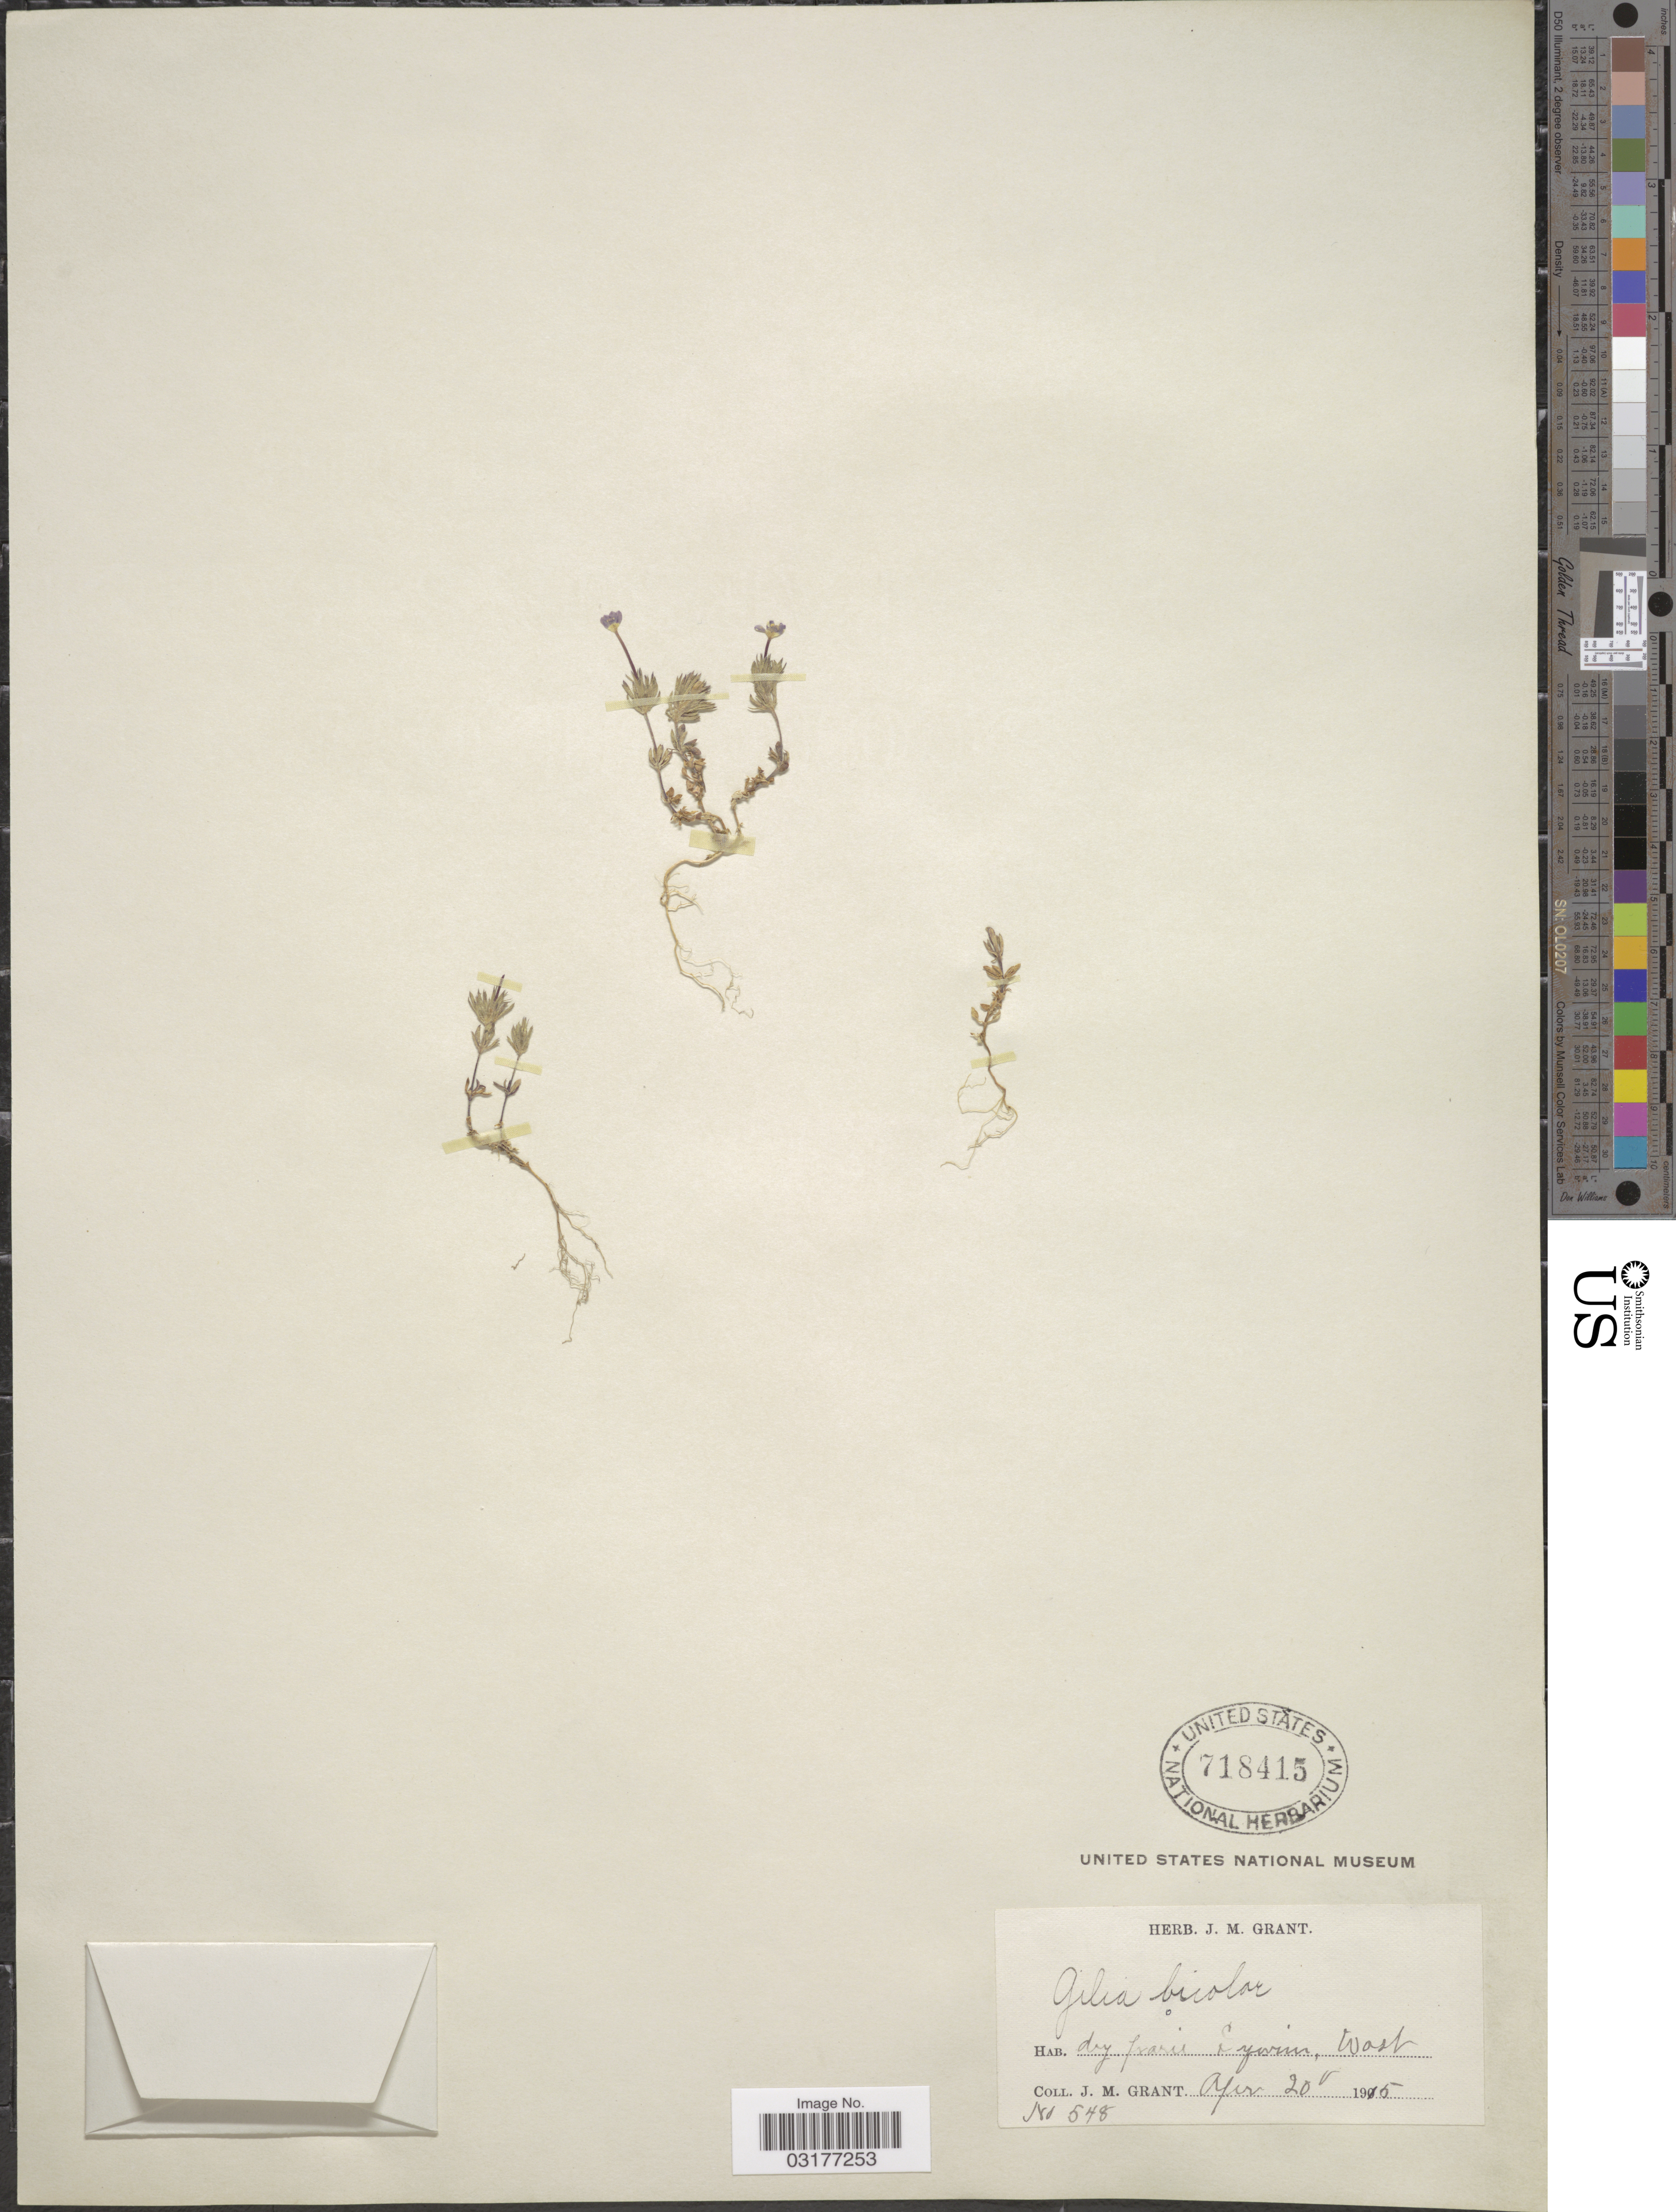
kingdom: Plantae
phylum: Tracheophyta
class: Magnoliopsida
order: Ericales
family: Polemoniaceae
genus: Leptosiphon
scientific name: Leptosiphon bicolor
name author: Nutt.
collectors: J. M. Grant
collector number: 548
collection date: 1915-04-20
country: United States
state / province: Washington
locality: Syavim, Wash.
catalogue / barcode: US 718415